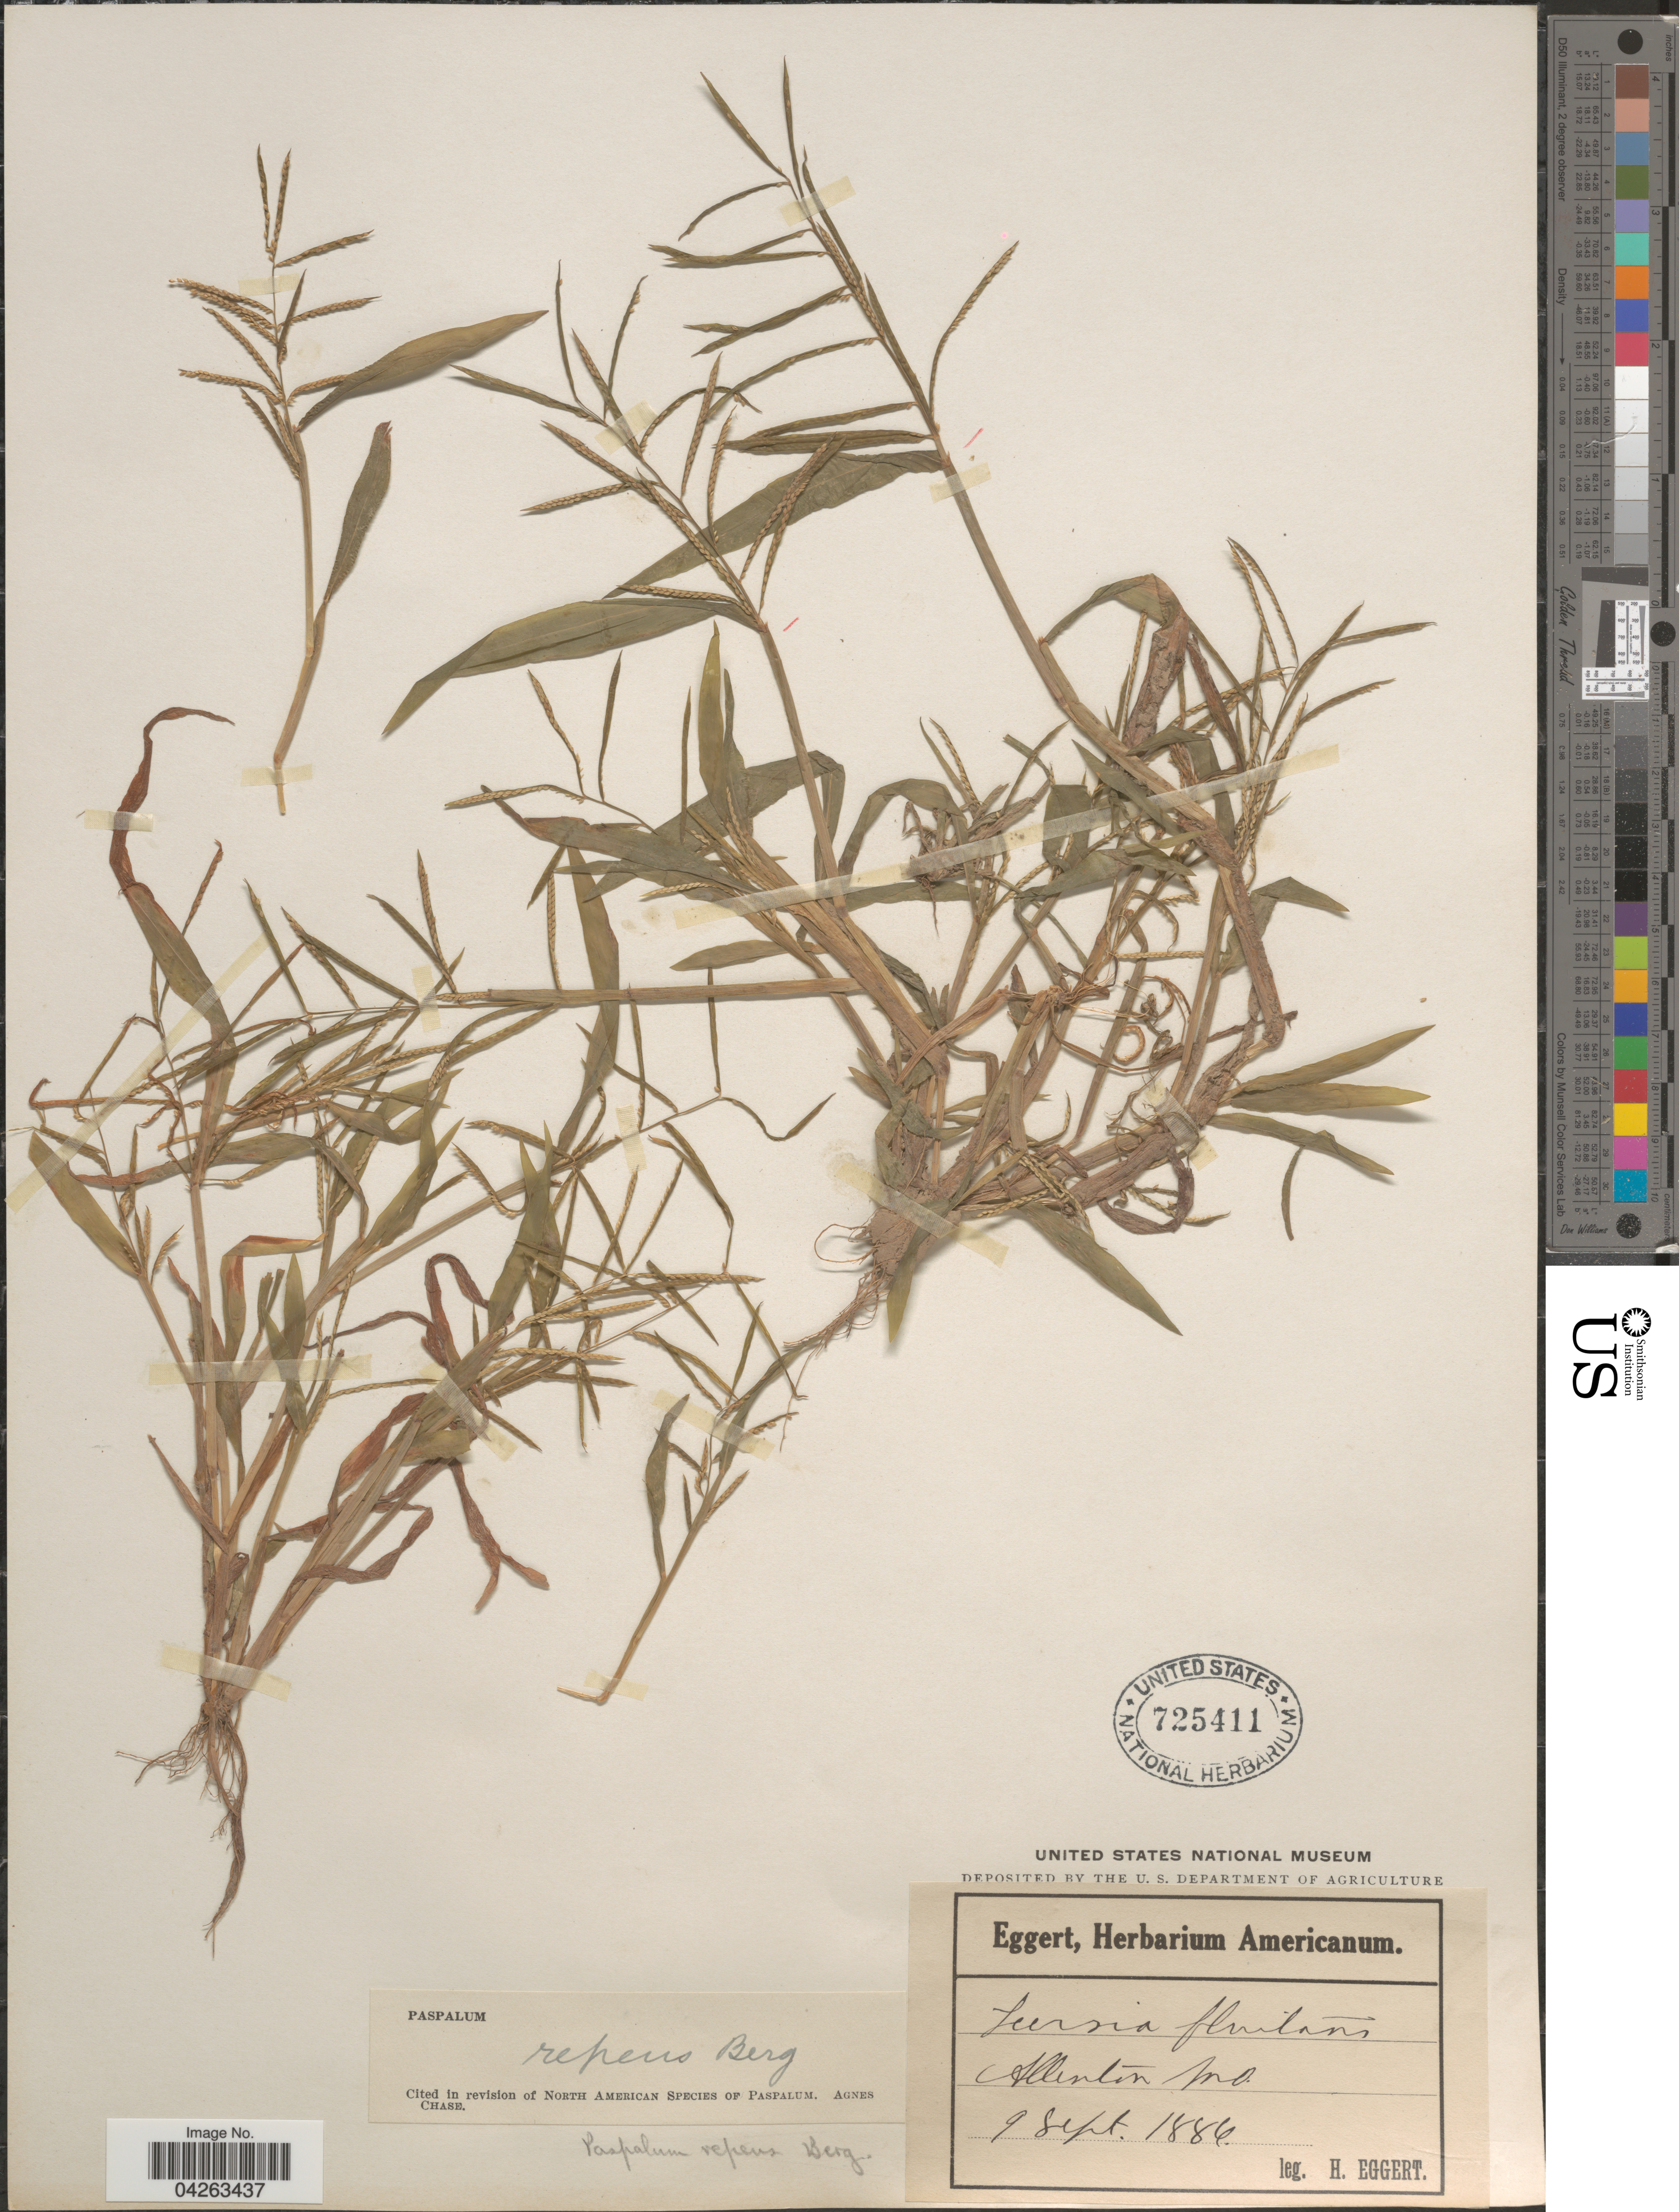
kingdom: Plantae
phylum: Tracheophyta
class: Liliopsida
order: Poales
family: Poaceae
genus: Paspalum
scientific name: Paspalum repens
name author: P.J. Bergius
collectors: H. Eggert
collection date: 1886-09-09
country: United States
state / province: Missouri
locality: Allenton.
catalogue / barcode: US 725411